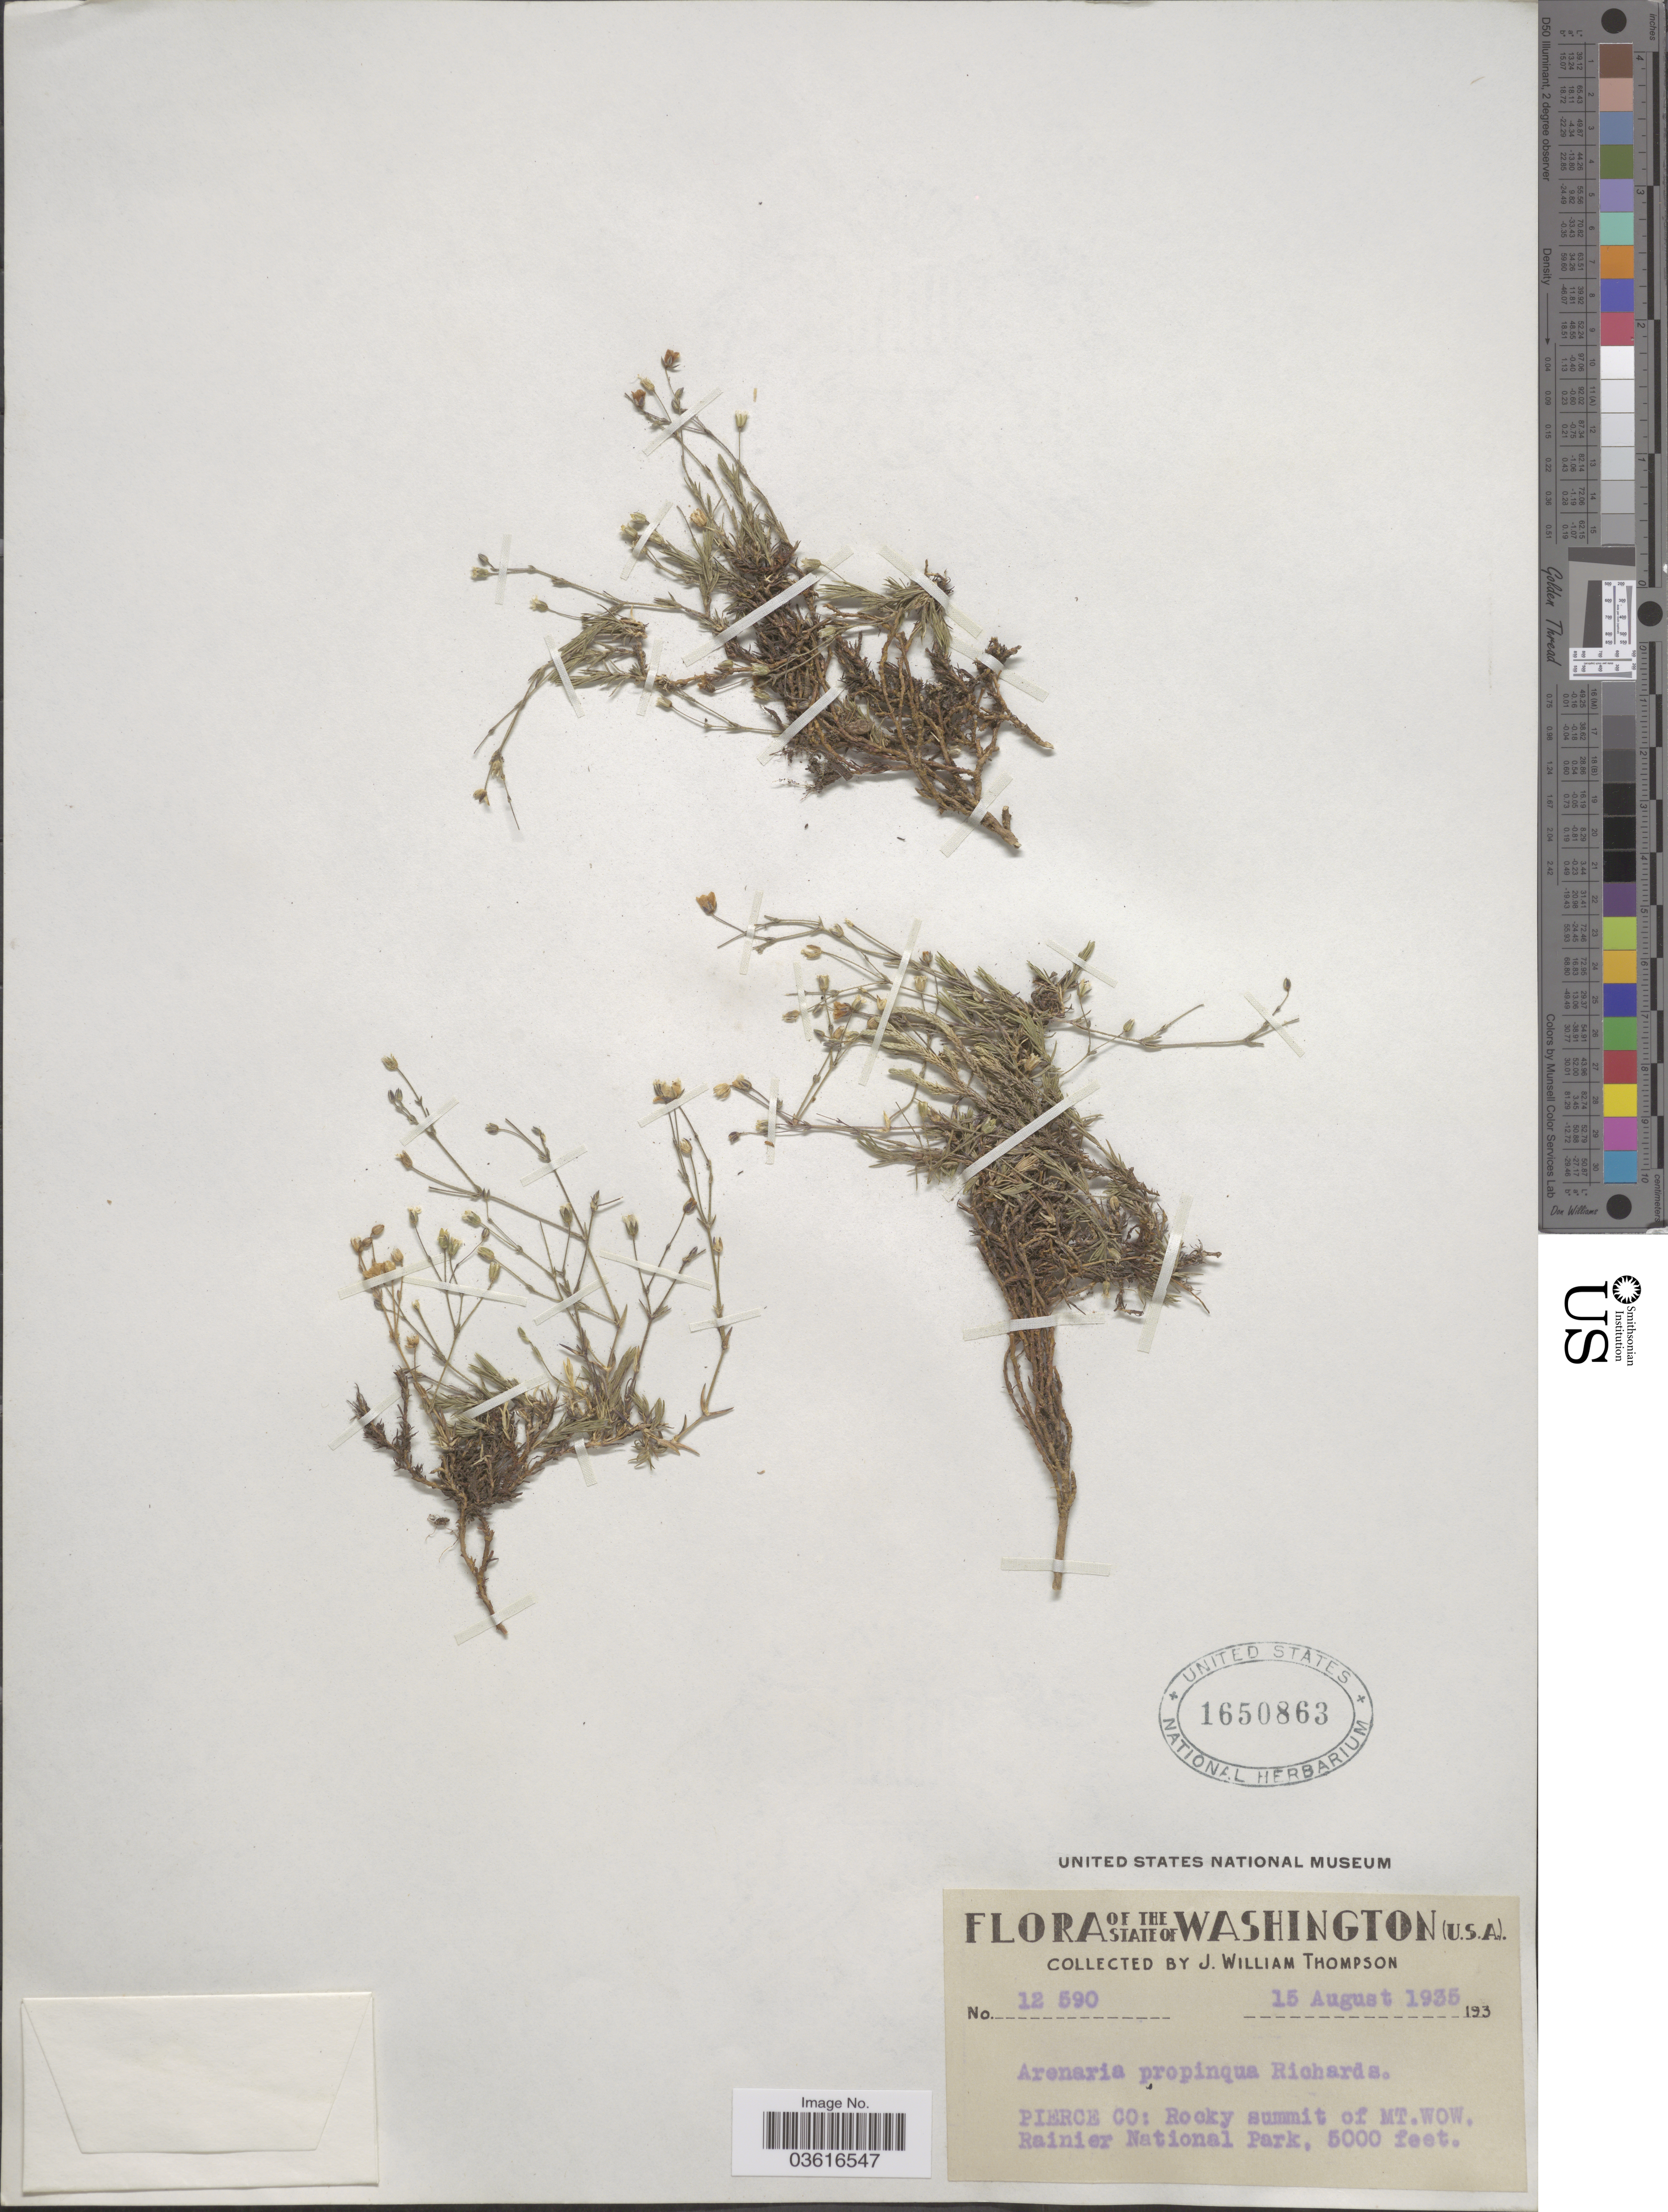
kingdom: Plantae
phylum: Tracheophyta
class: Magnoliopsida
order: Caryophyllales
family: Caryophyllaceae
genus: Minuartia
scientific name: Minuartia propinqua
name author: (Richardson) House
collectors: J. W. Thompson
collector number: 12590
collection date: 1935-08-15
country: United States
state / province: Washington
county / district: Pierce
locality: Pierce Co: Rocky summit of Mt. Wow, Rainier National Park.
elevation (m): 1524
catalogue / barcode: US 1650863